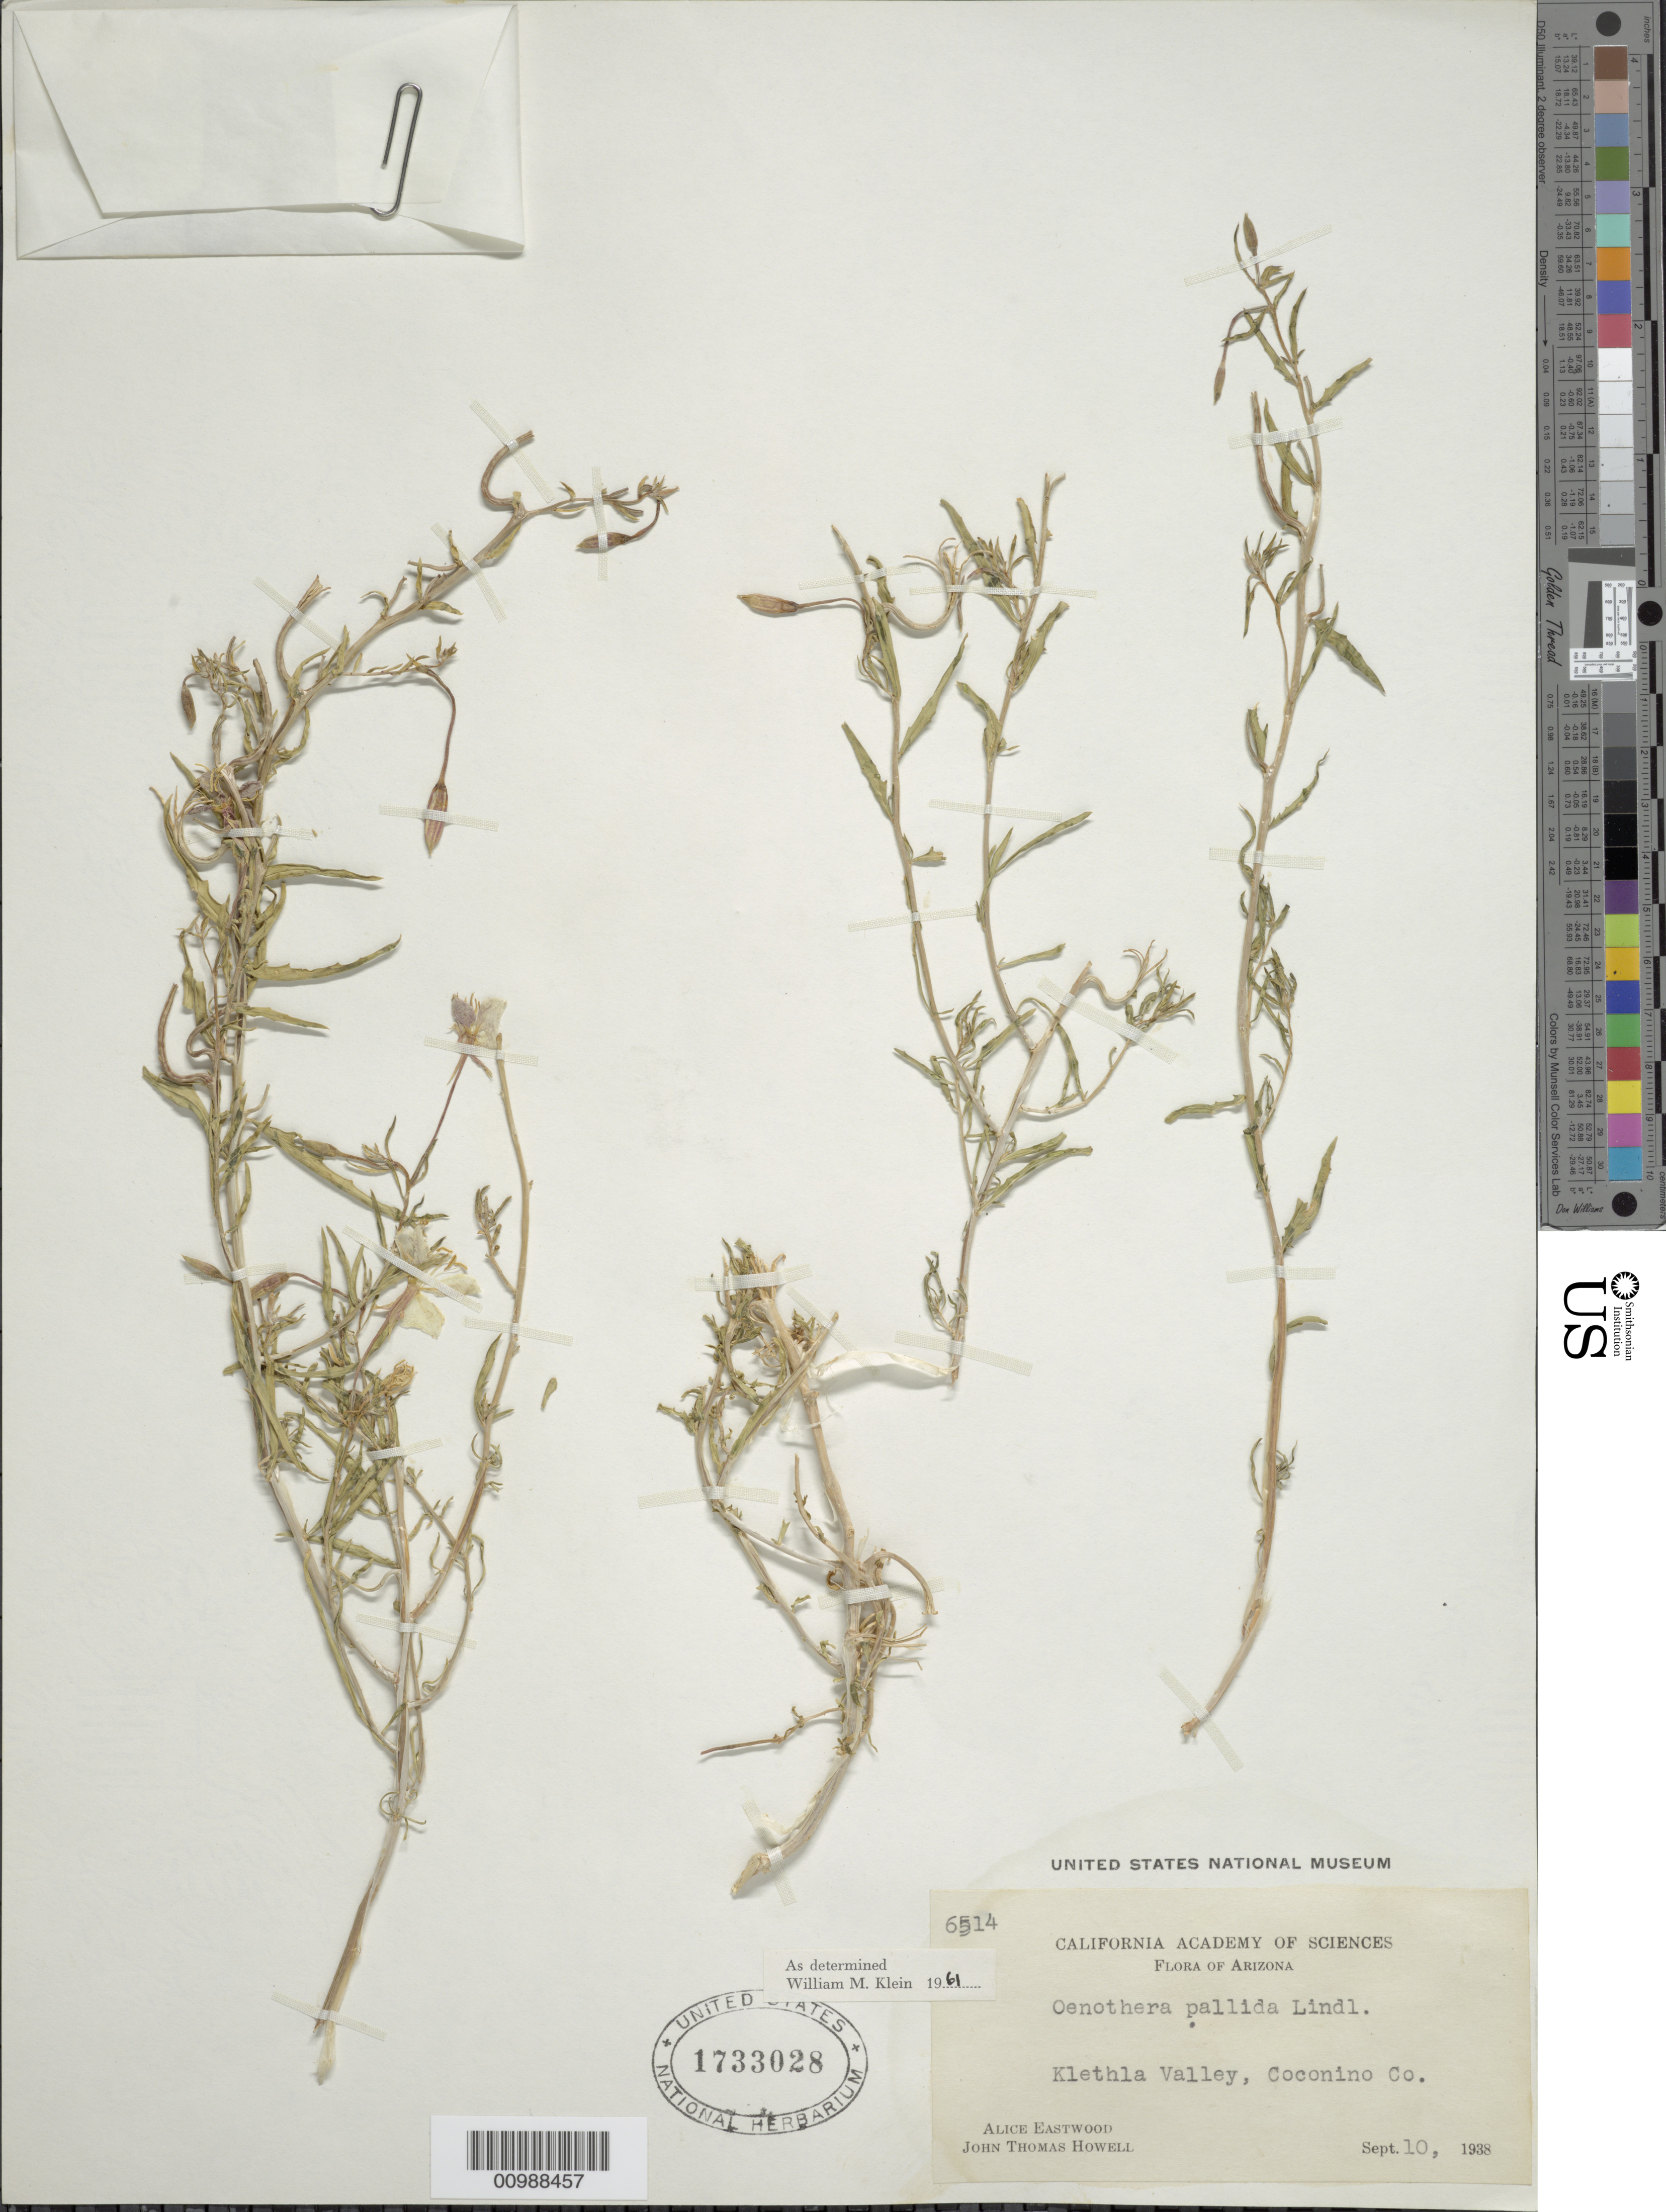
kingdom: Plantae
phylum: Tracheophyta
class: Magnoliopsida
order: Myrtales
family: Onagraceae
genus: Oenothera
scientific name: Oenothera pallida subsp. pallida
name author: Lindl.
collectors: A. Eastwood & J. T. Howell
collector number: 6514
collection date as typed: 10 Sep 1938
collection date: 1938-09-10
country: United States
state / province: Arizona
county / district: Coconino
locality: Klethla Valley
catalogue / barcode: US 1733028